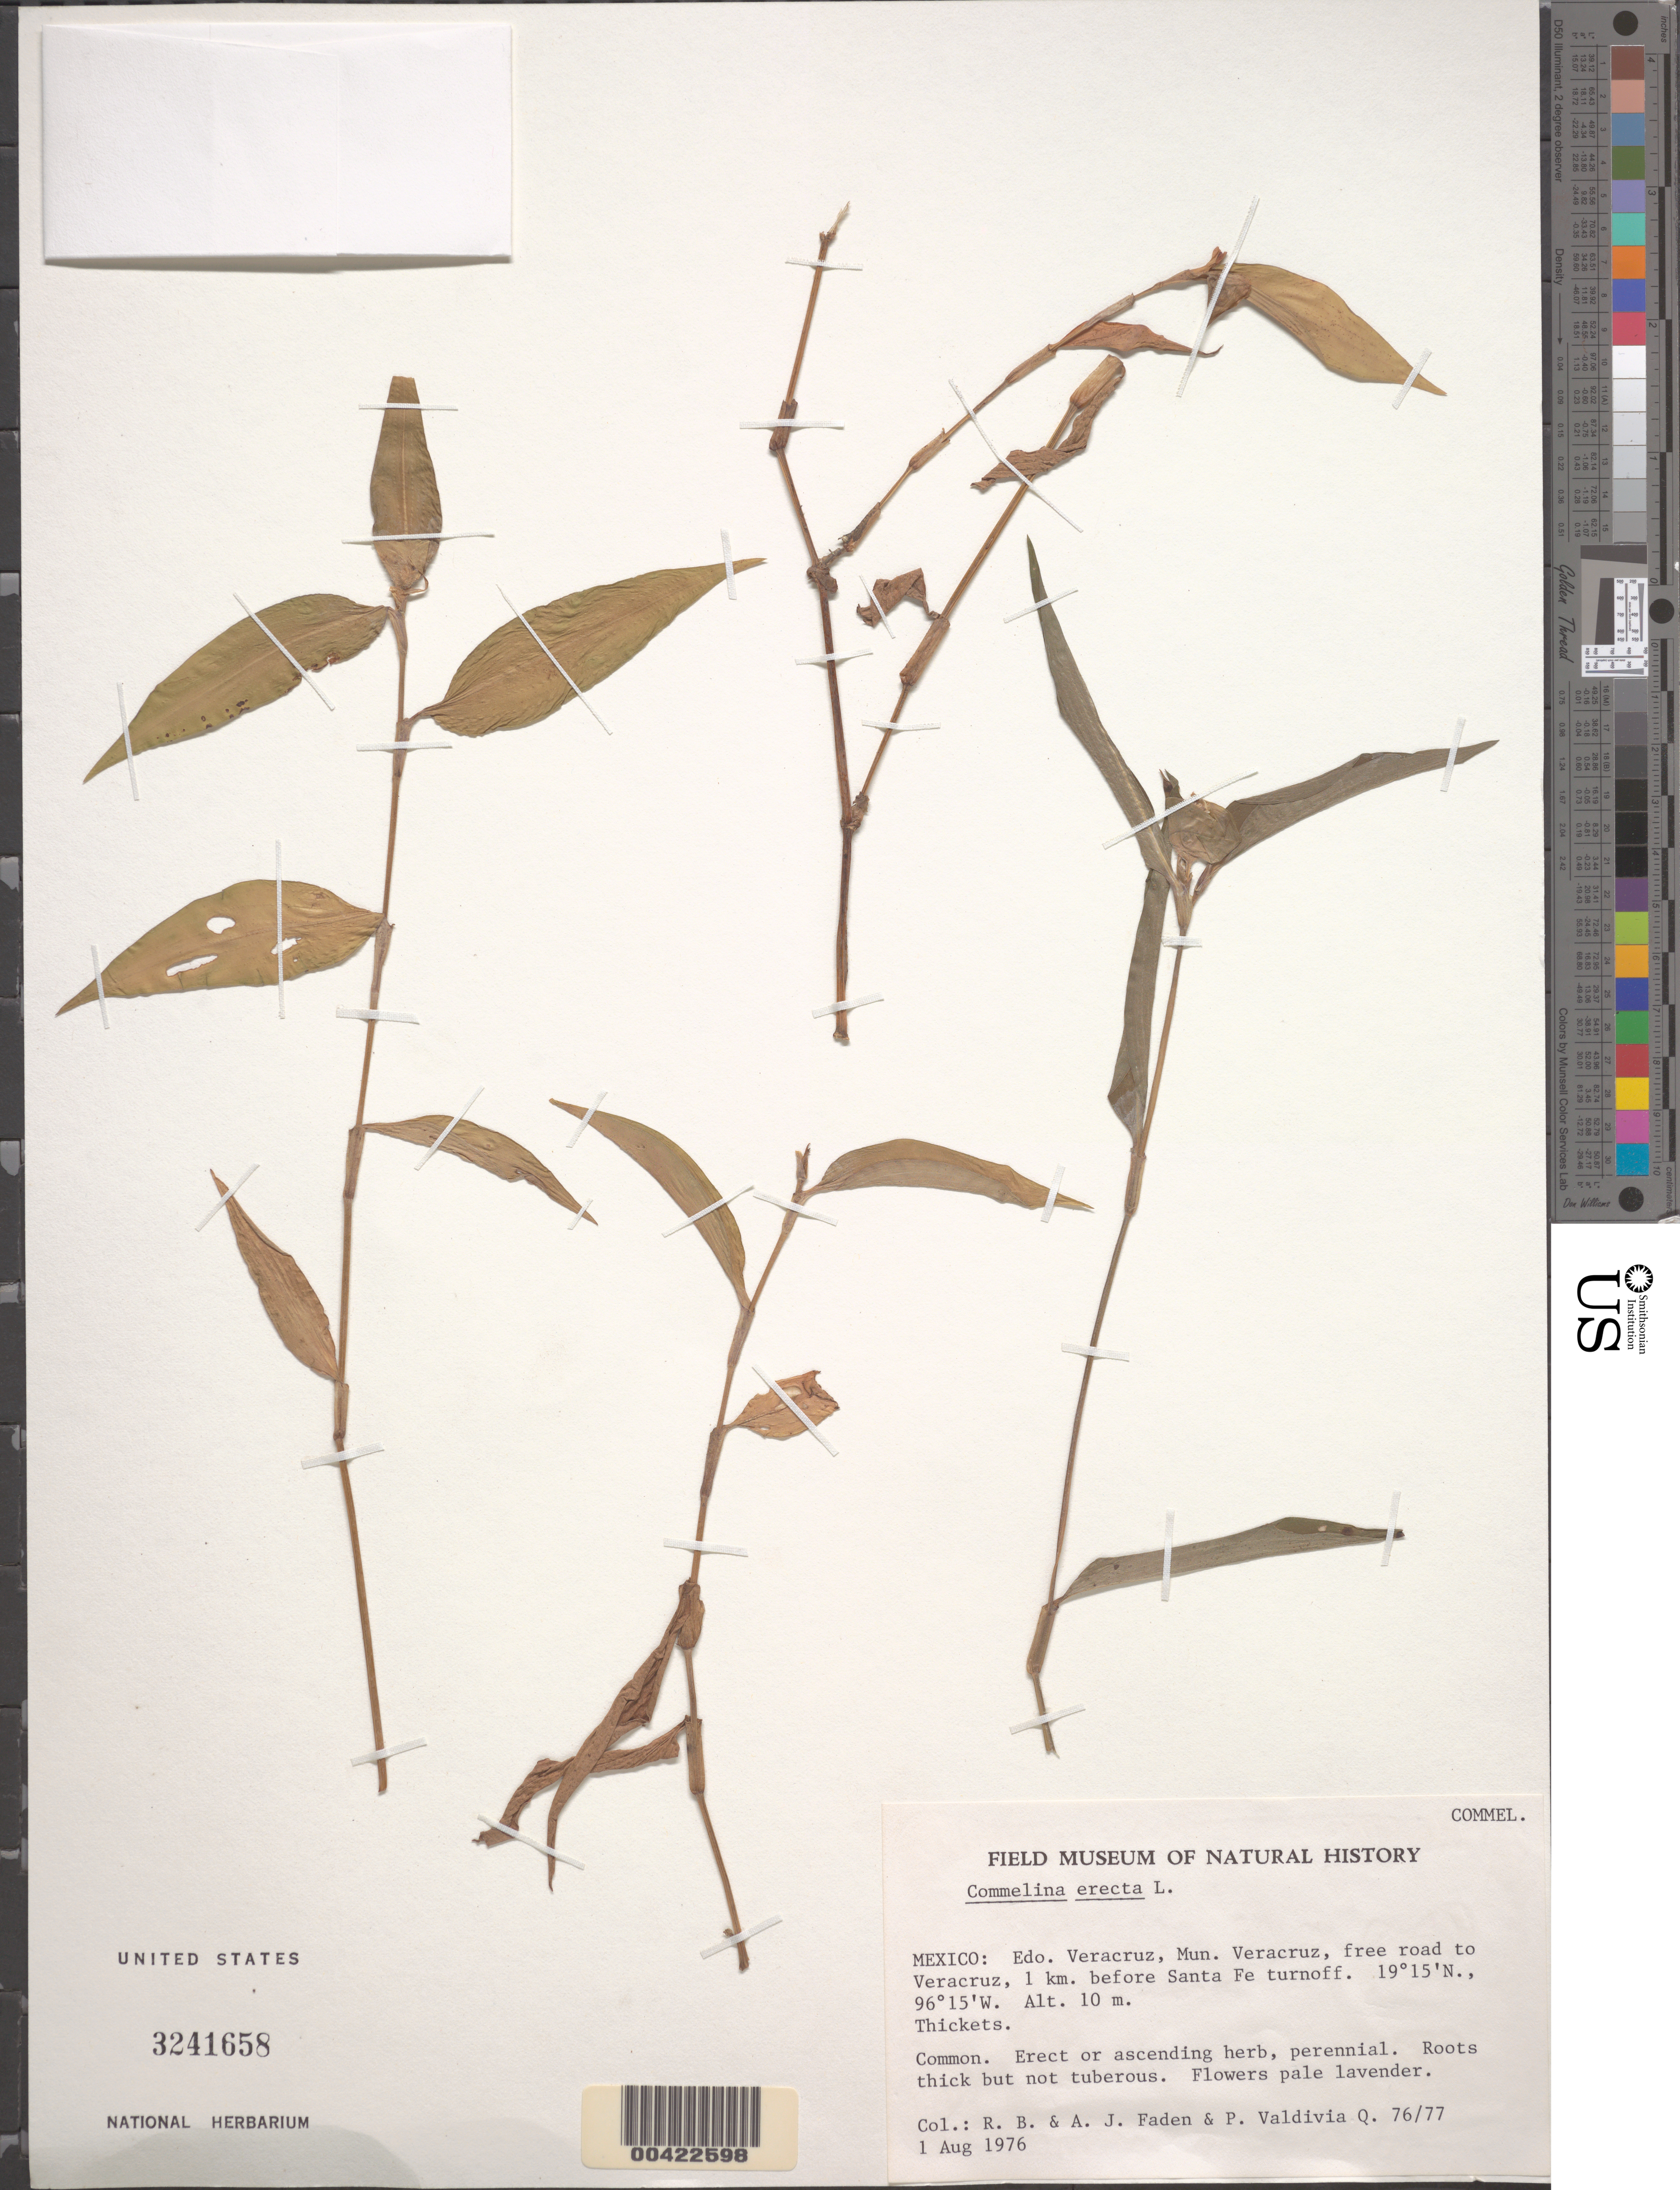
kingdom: Plantae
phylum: Tracheophyta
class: Liliopsida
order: Commelinales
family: Commelinaceae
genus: Commelina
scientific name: Commelina erecta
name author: L.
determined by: Faden, Robert B., (US), Smithsonian Institution - National Museum of Natural History (UNITED STATES)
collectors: R. B. Faden, A. J. Faden & P. Valdiva Q.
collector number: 76/77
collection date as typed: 01 Aug 1976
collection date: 1976-08-01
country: Mexico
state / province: Veracruz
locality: Veracruz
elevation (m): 10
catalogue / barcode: US 3241658